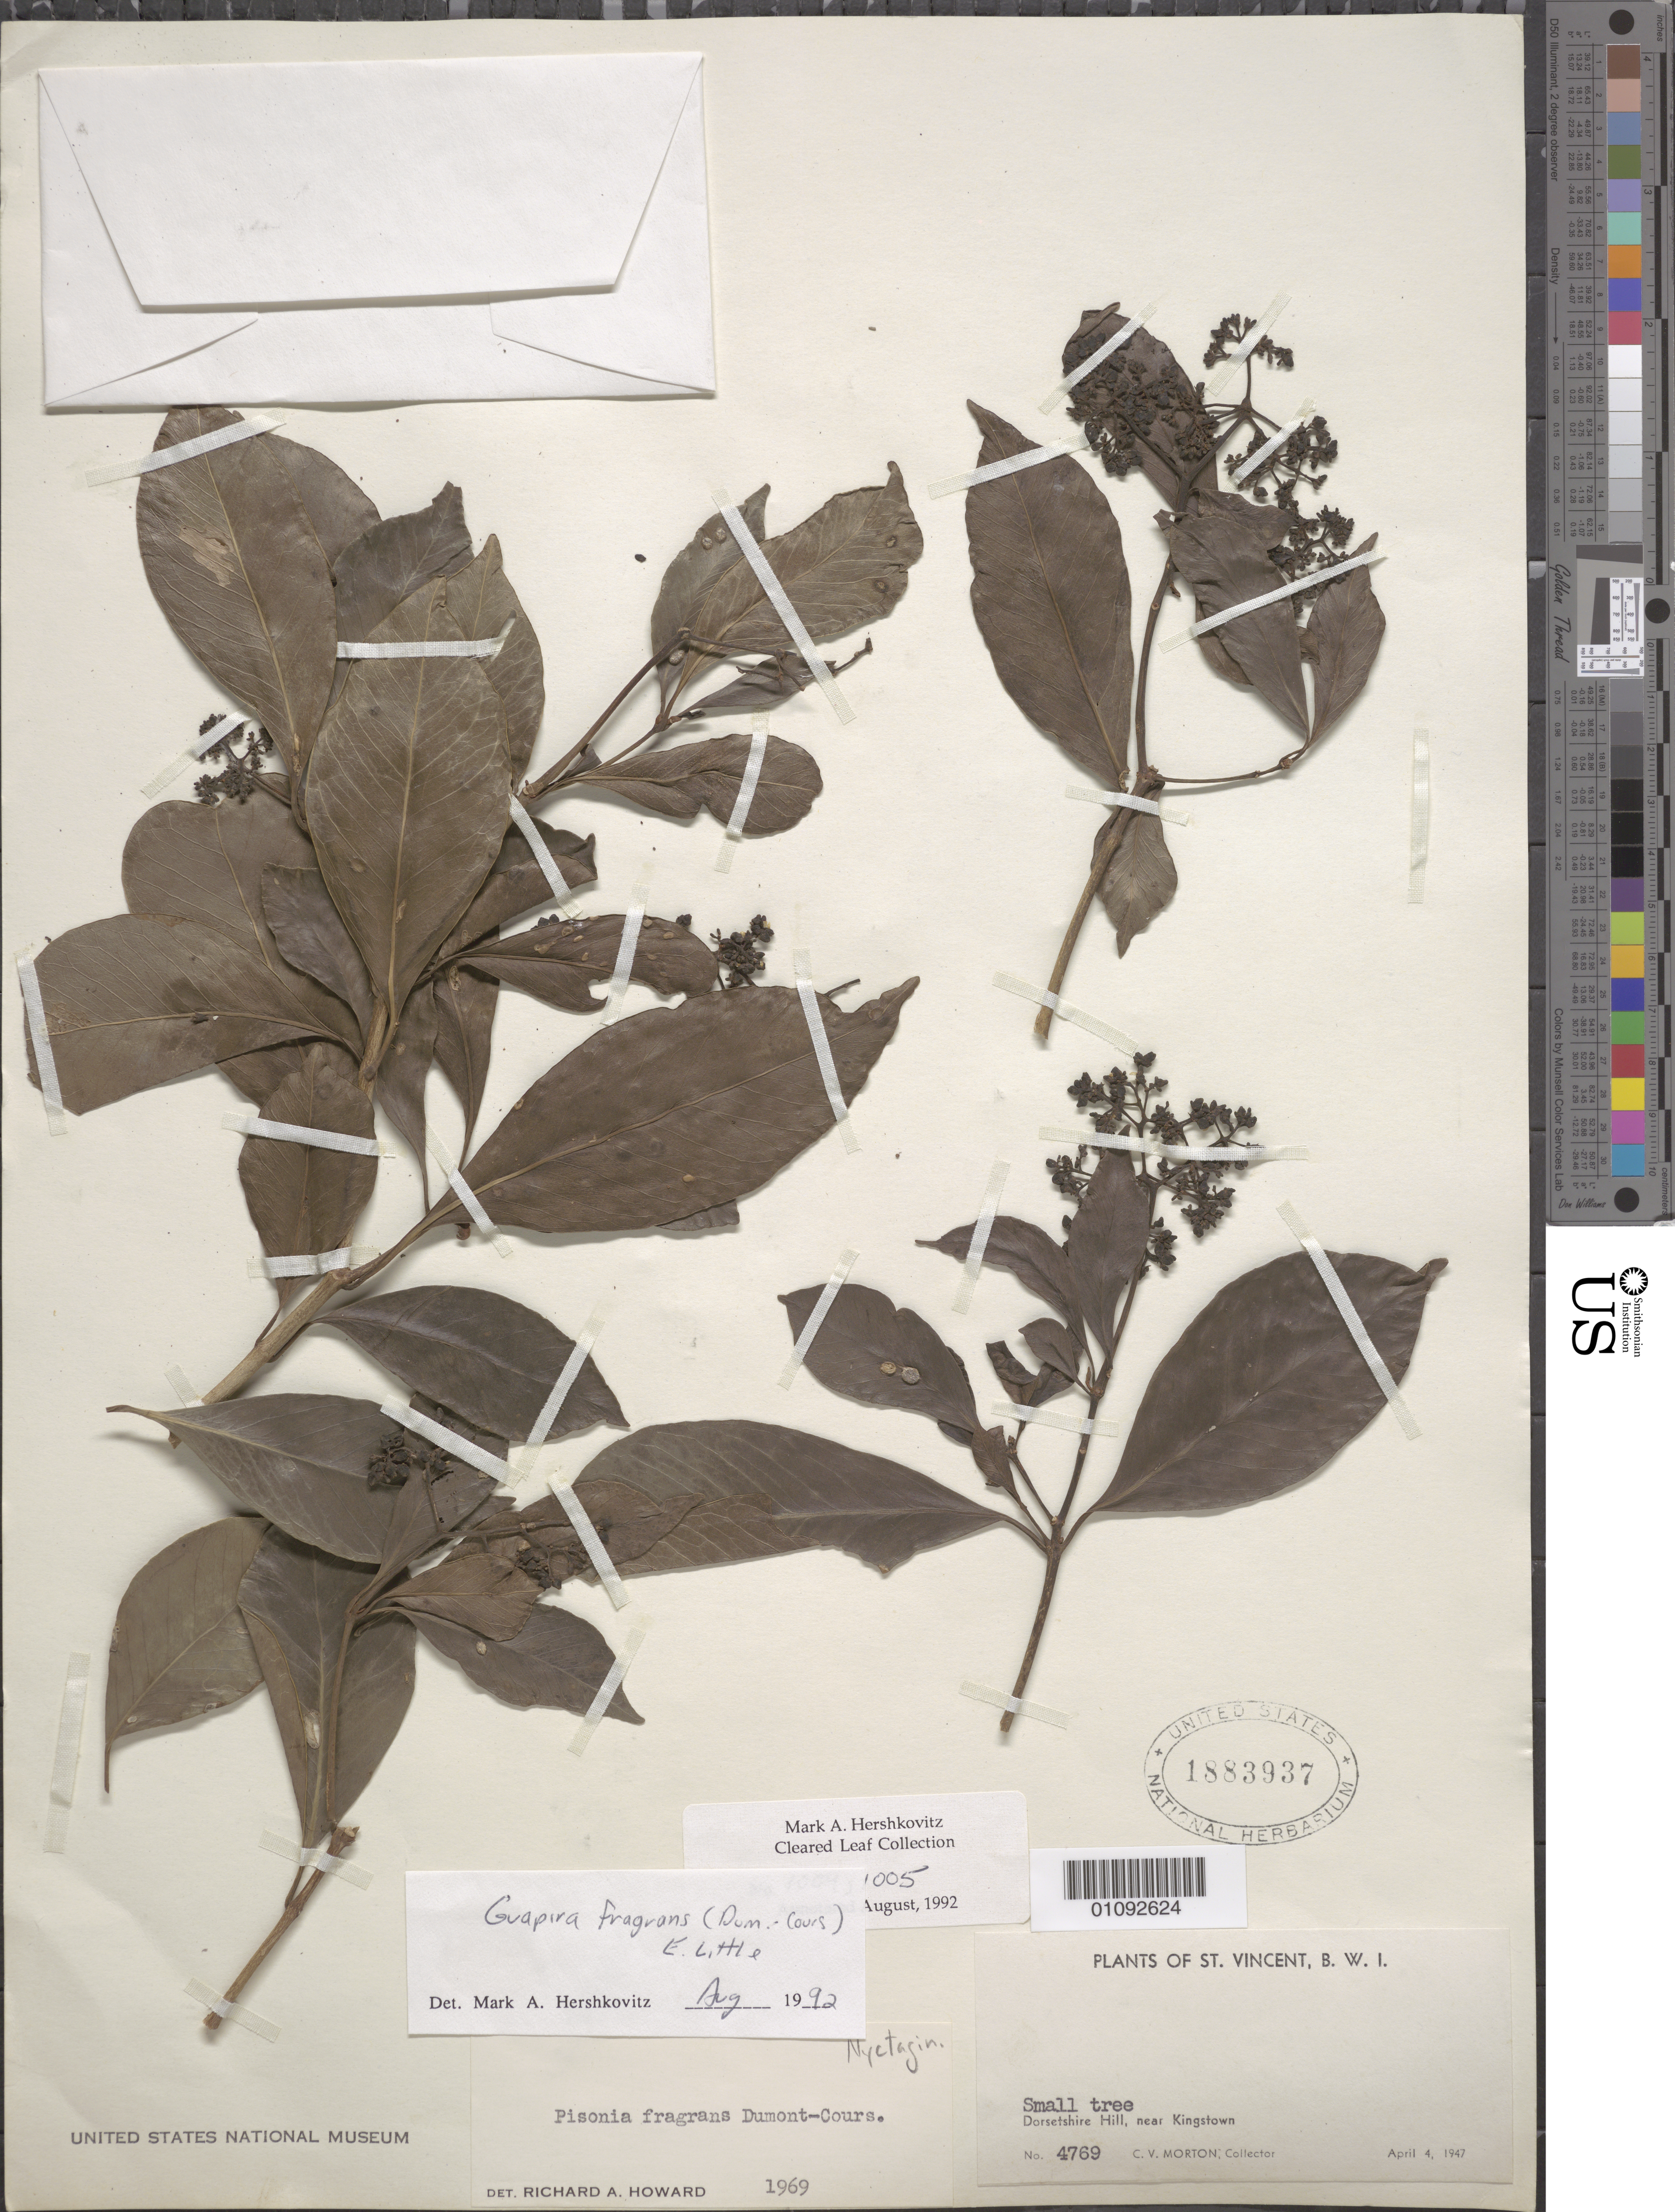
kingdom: Plantae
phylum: Tracheophyta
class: Magnoliopsida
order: Caryophyllales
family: Nyctaginaceae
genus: Guapira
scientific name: Guapira fragrans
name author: (Dum. Cours.) Little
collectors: C. V. Morton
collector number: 4769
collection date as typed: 04 Apr 1947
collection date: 1947-04-04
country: St. Vincent - Grenadines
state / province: Saint George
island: St. Vincent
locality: Dorsetshire Hill, near Kingstown.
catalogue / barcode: US 1883937